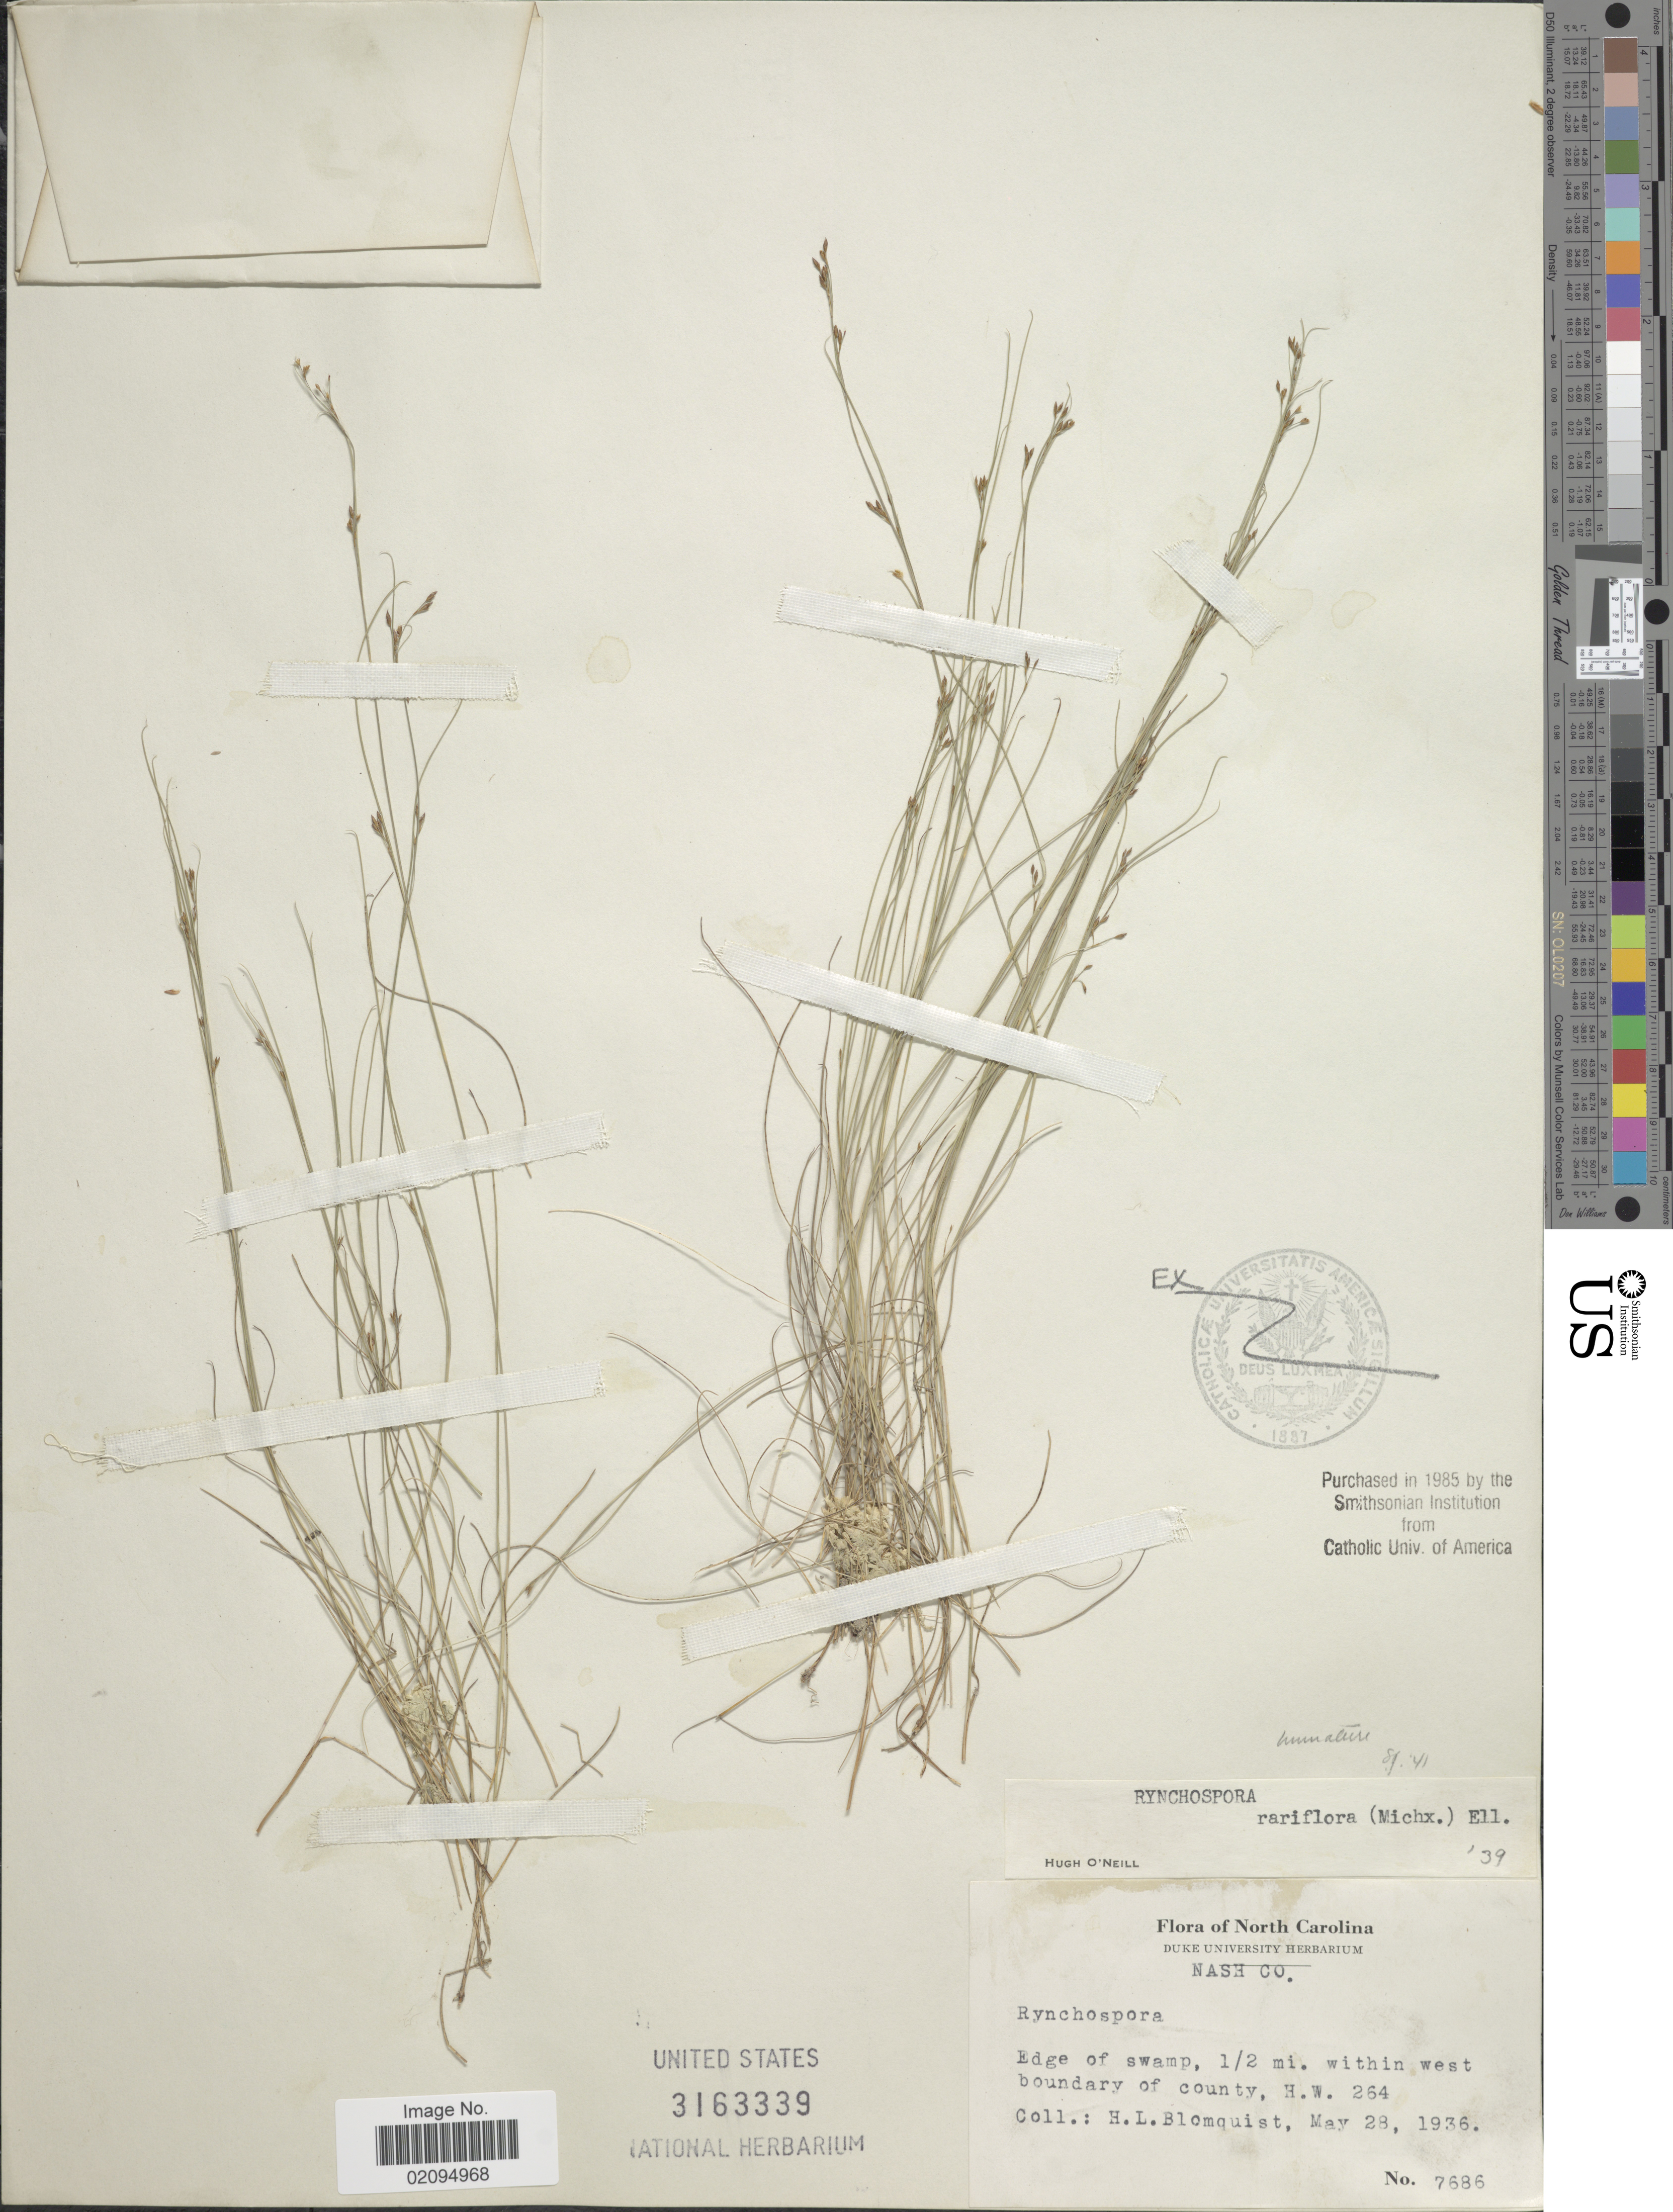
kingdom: Plantae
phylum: Tracheophyta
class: Liliopsida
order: Poales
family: Cyperaceae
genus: Rhynchospora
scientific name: Rhynchospora rariflora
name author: (Michx.) Elliott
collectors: H. Blomquist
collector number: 7686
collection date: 1936-05-28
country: United States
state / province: North Carolina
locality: Nash Co. 1/2 mi. within west boundary of county, H. W. 264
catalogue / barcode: US 3163339